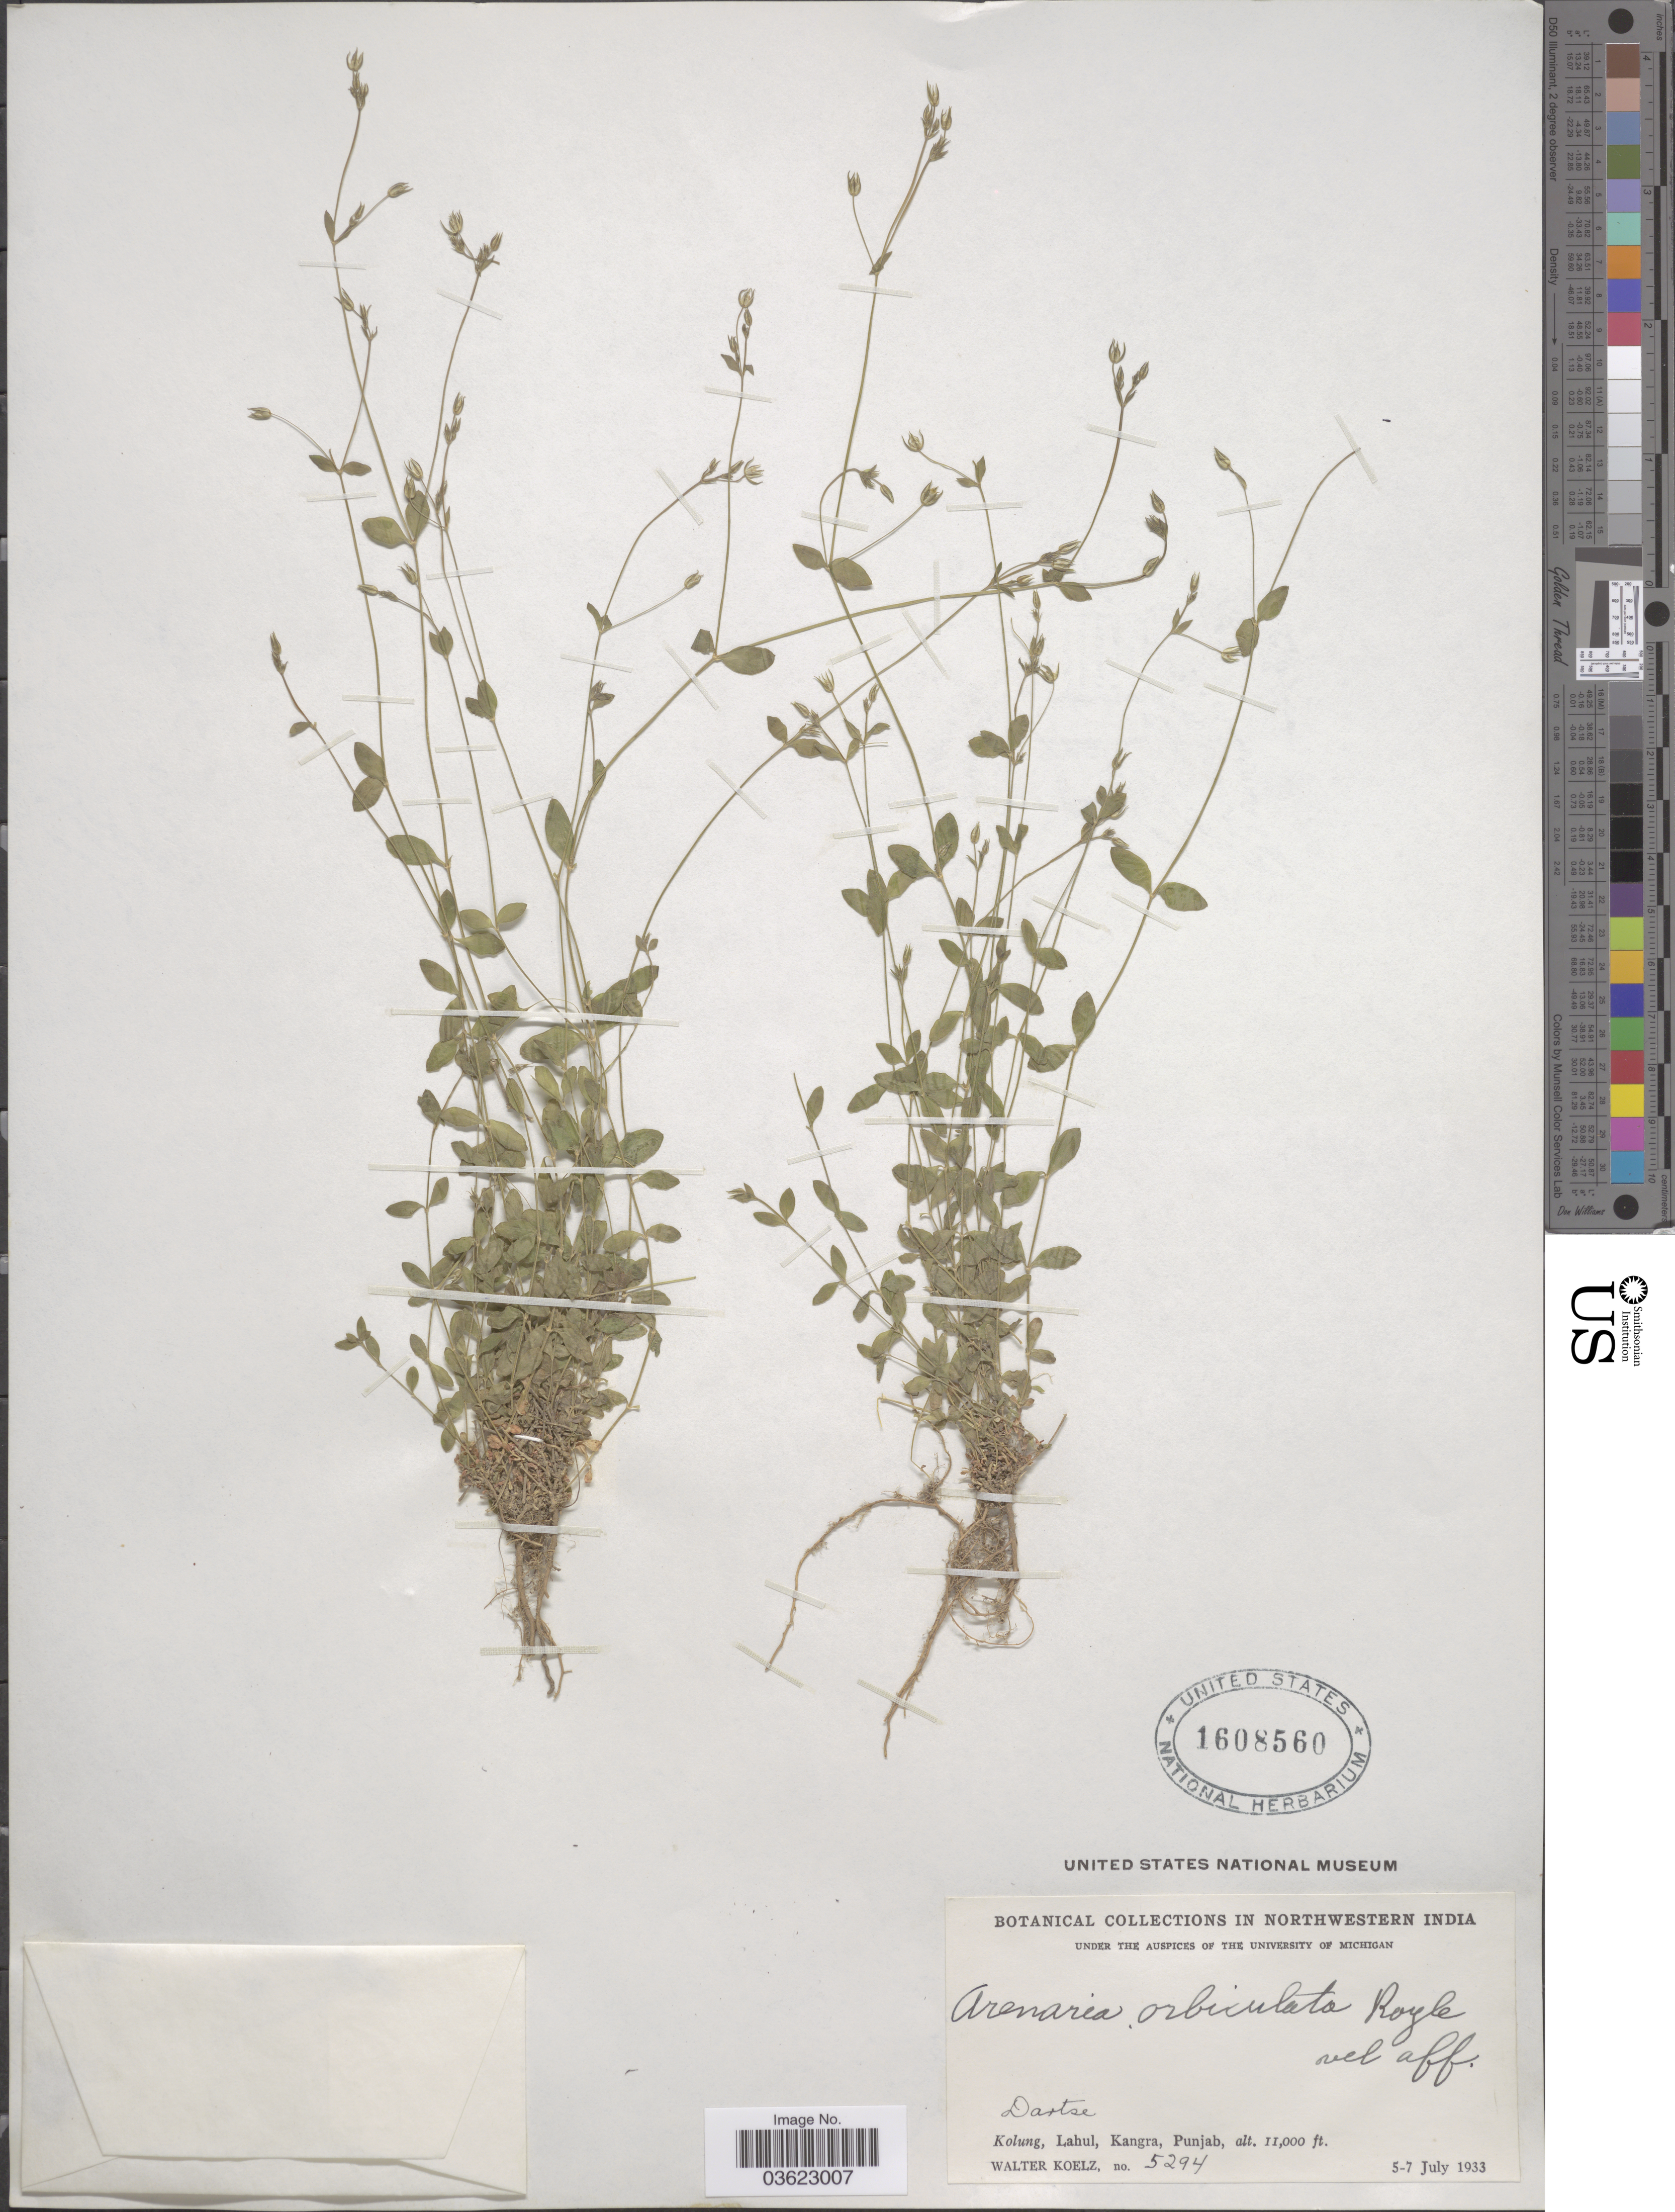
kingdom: Plantae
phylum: Tracheophyta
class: Magnoliopsida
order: Caryophyllales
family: Caryophyllaceae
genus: Arenaria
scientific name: Arenaria orbiculata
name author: Royle ex Edgew. & Hook. f.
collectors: W. N. Koelz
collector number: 5294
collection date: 1933-07-05/1933-07-07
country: India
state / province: Punjab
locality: In northwestern India. Kolung, Lahul, Kangra.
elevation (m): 3353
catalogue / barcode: US 1608560